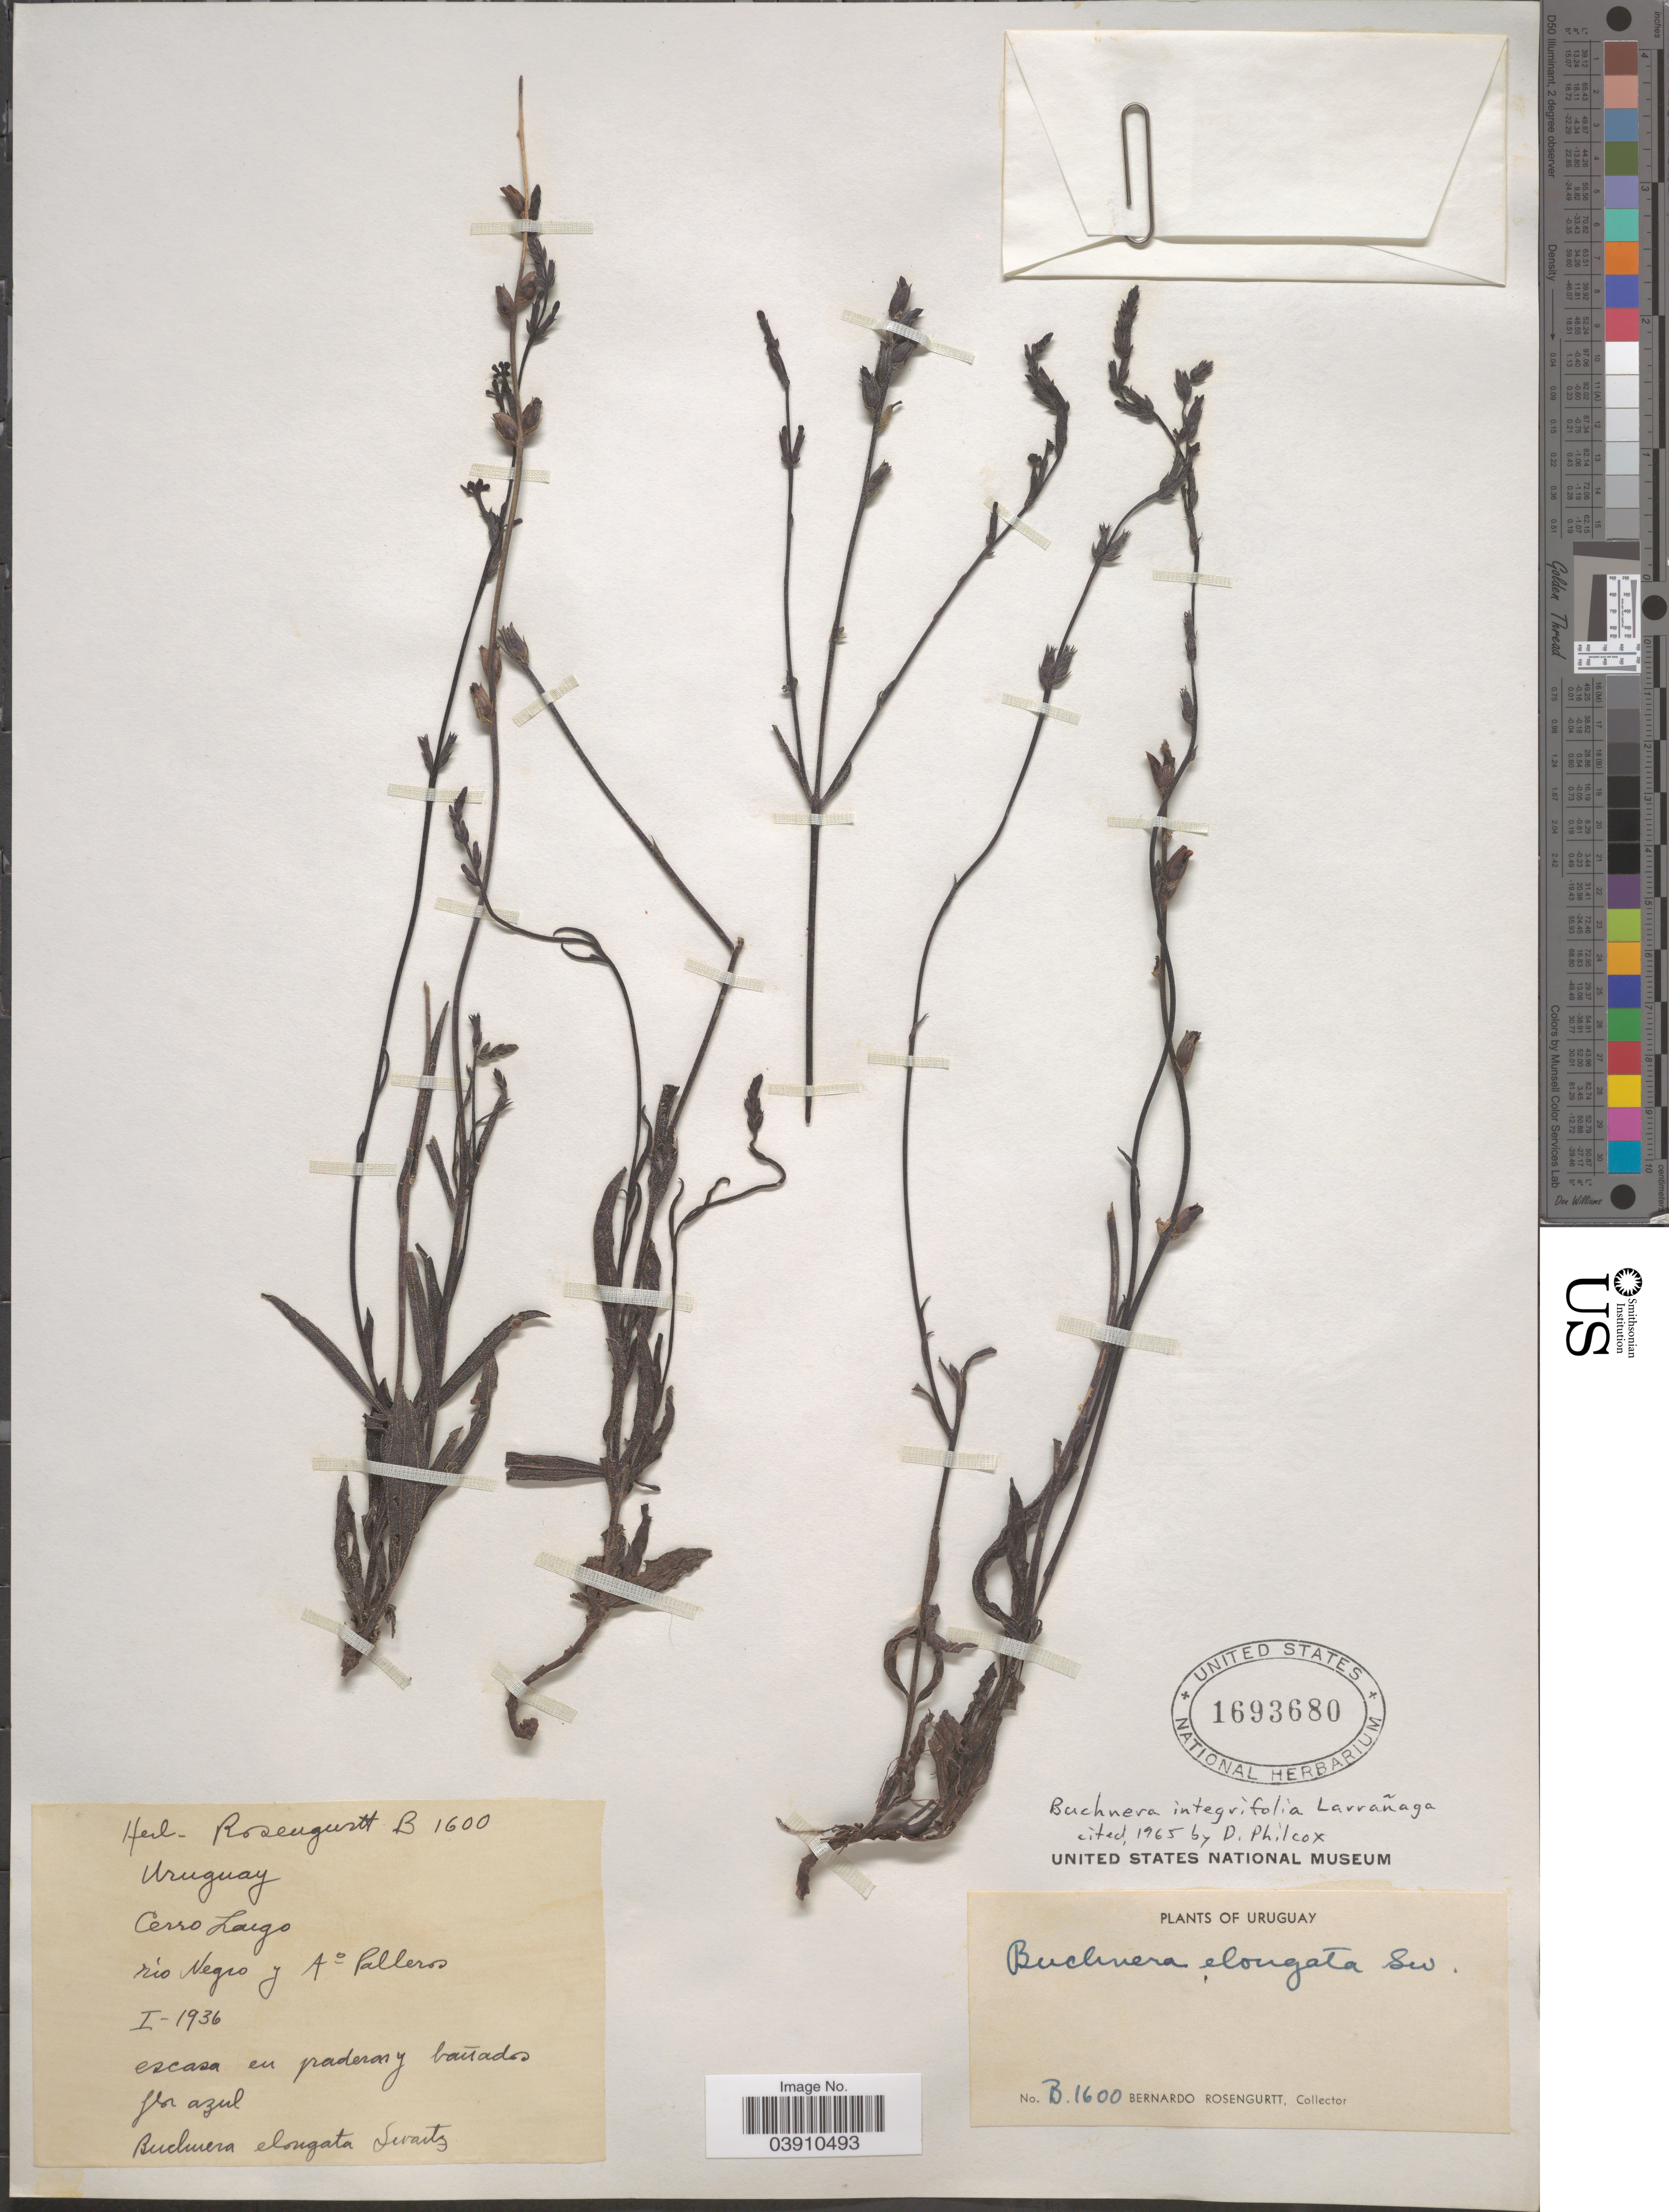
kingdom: Plantae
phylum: Tracheophyta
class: Magnoliopsida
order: Lamiales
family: Orobanchaceae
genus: Buchnera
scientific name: Buchnera integrifolia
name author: Larrañaga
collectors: B. Rosengurtt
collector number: B1600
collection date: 1936-01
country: Uruguay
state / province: Cerro Largo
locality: Río Negro y A° Palleros.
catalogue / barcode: US 1693680